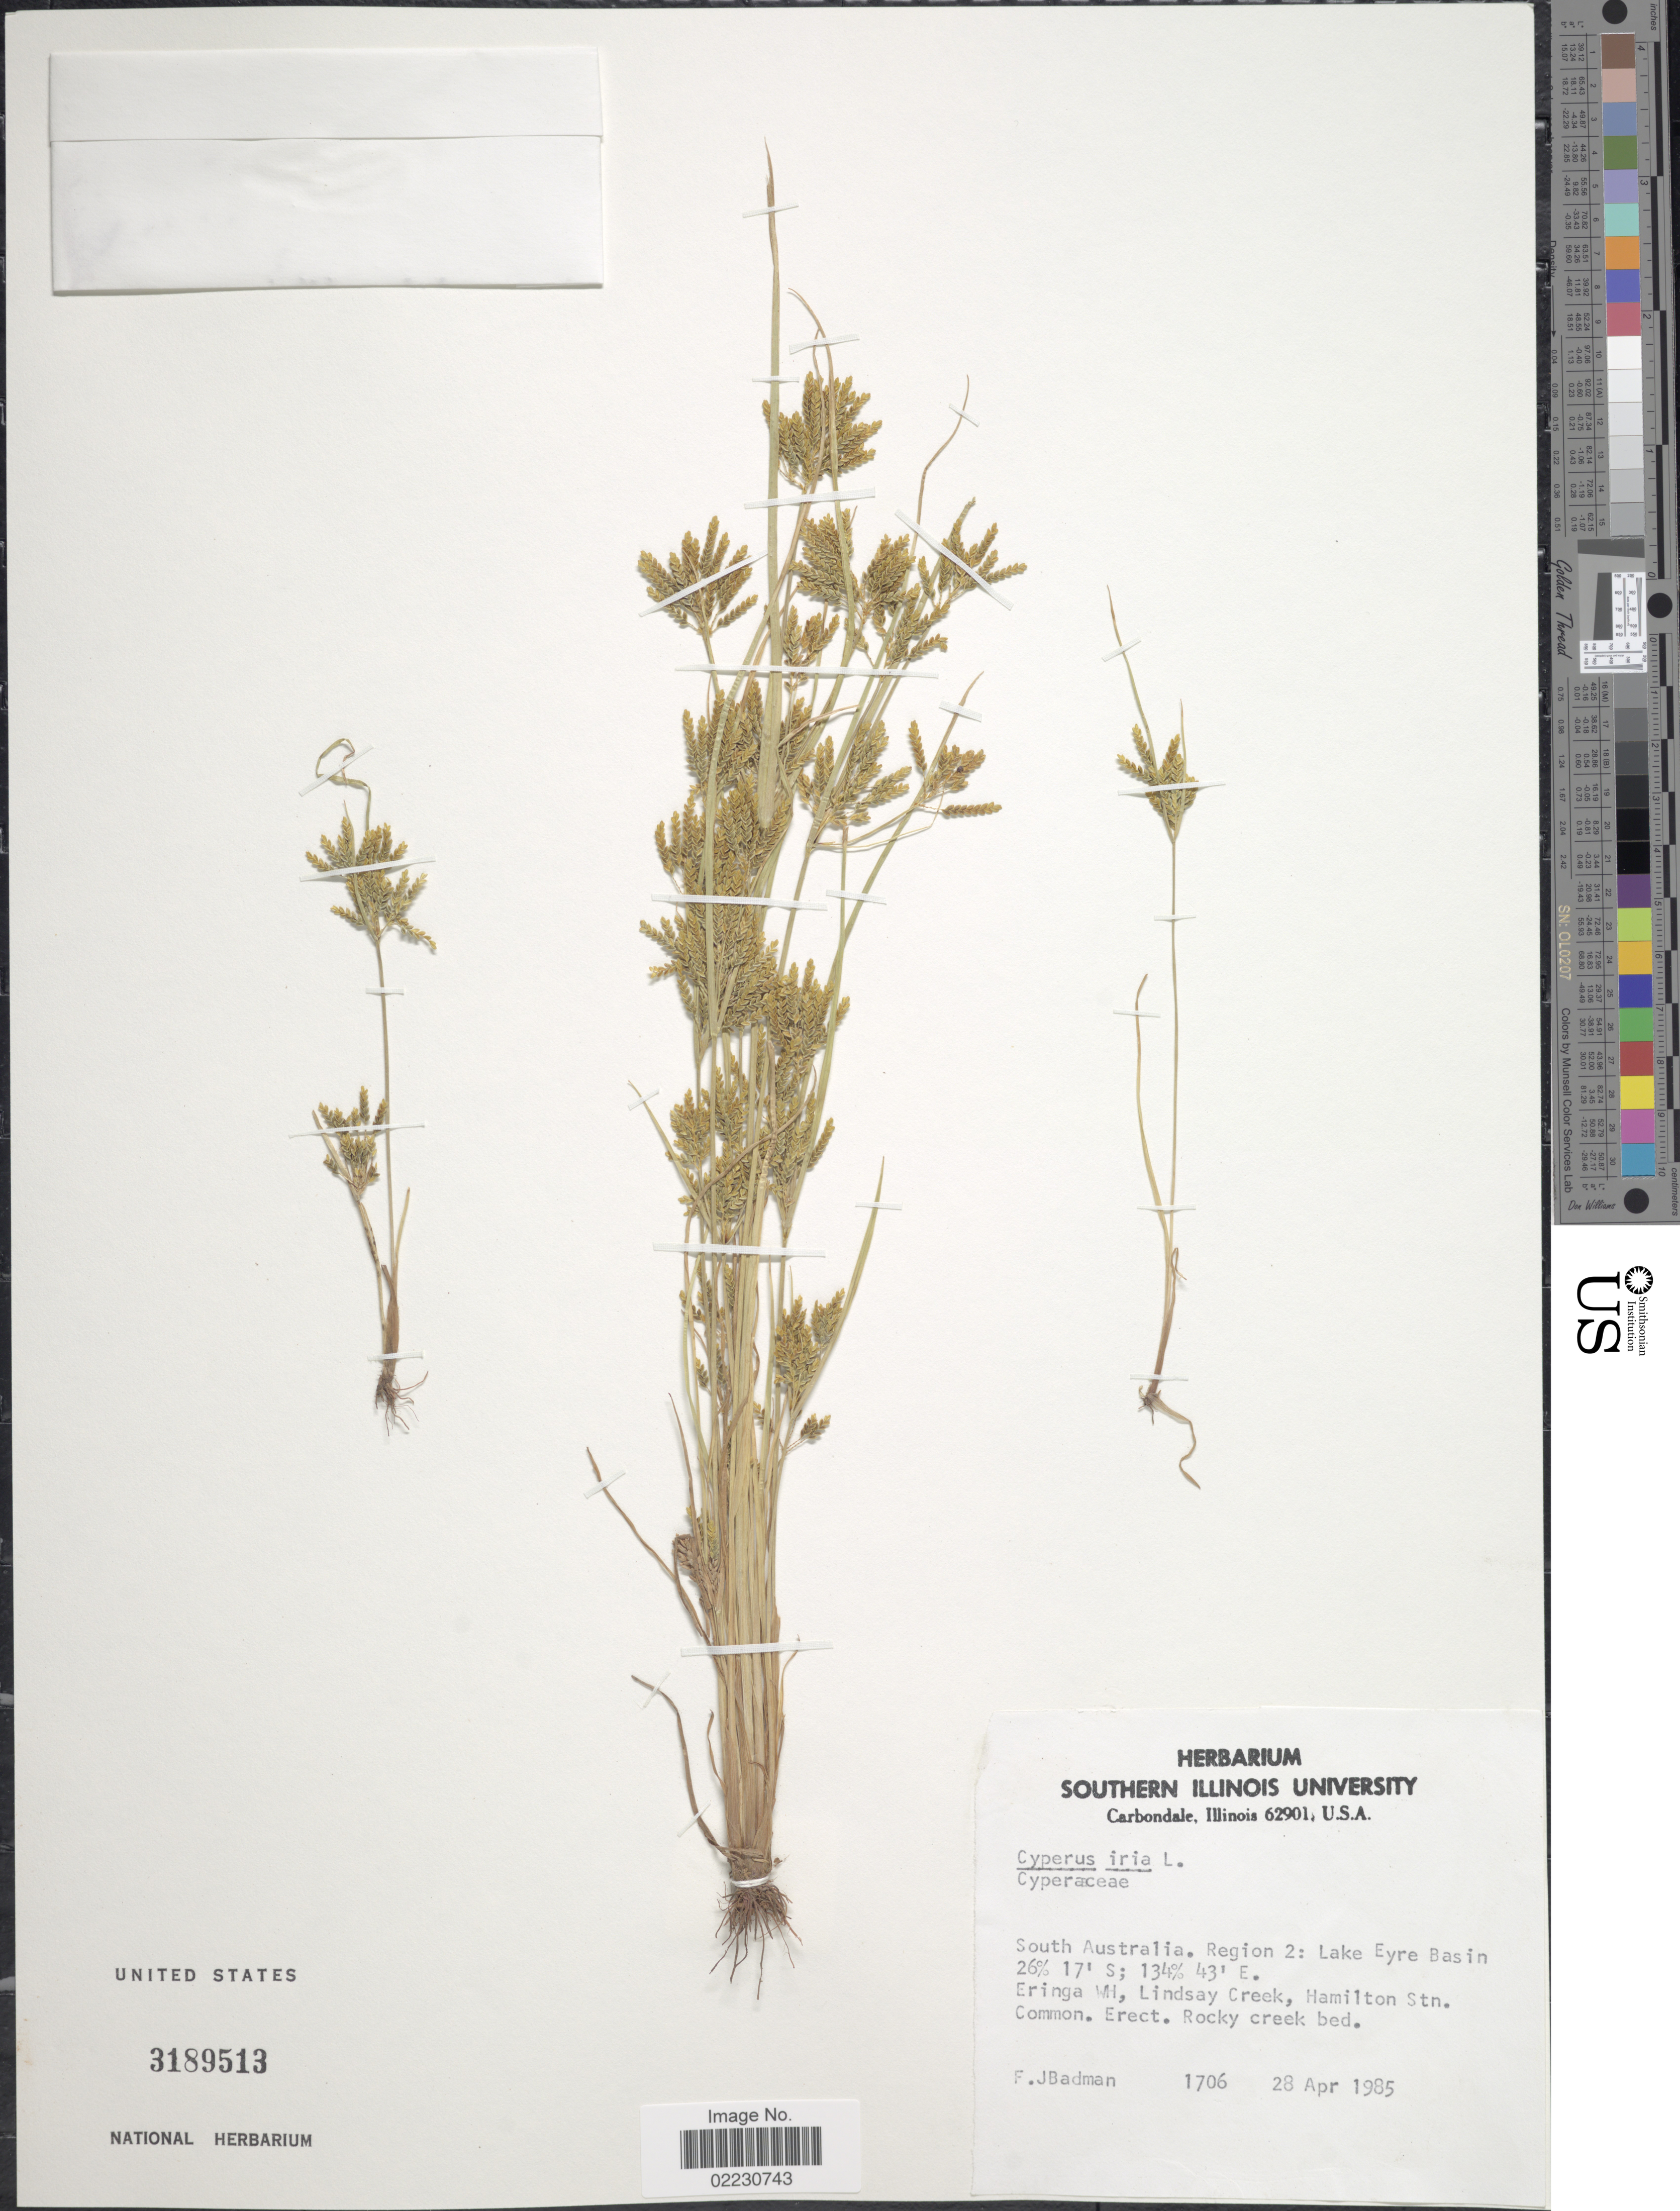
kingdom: Plantae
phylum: Tracheophyta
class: Liliopsida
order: Poales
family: Cyperaceae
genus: Cyperus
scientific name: Cyperus iria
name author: L.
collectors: F. Badman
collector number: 1706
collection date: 1985-04-28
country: Australia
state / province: South Australia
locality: Region 2: Lake Eyre Basin. Eringa WH, Lindsay Creek, Hamilton Stn.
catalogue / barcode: US 3189513